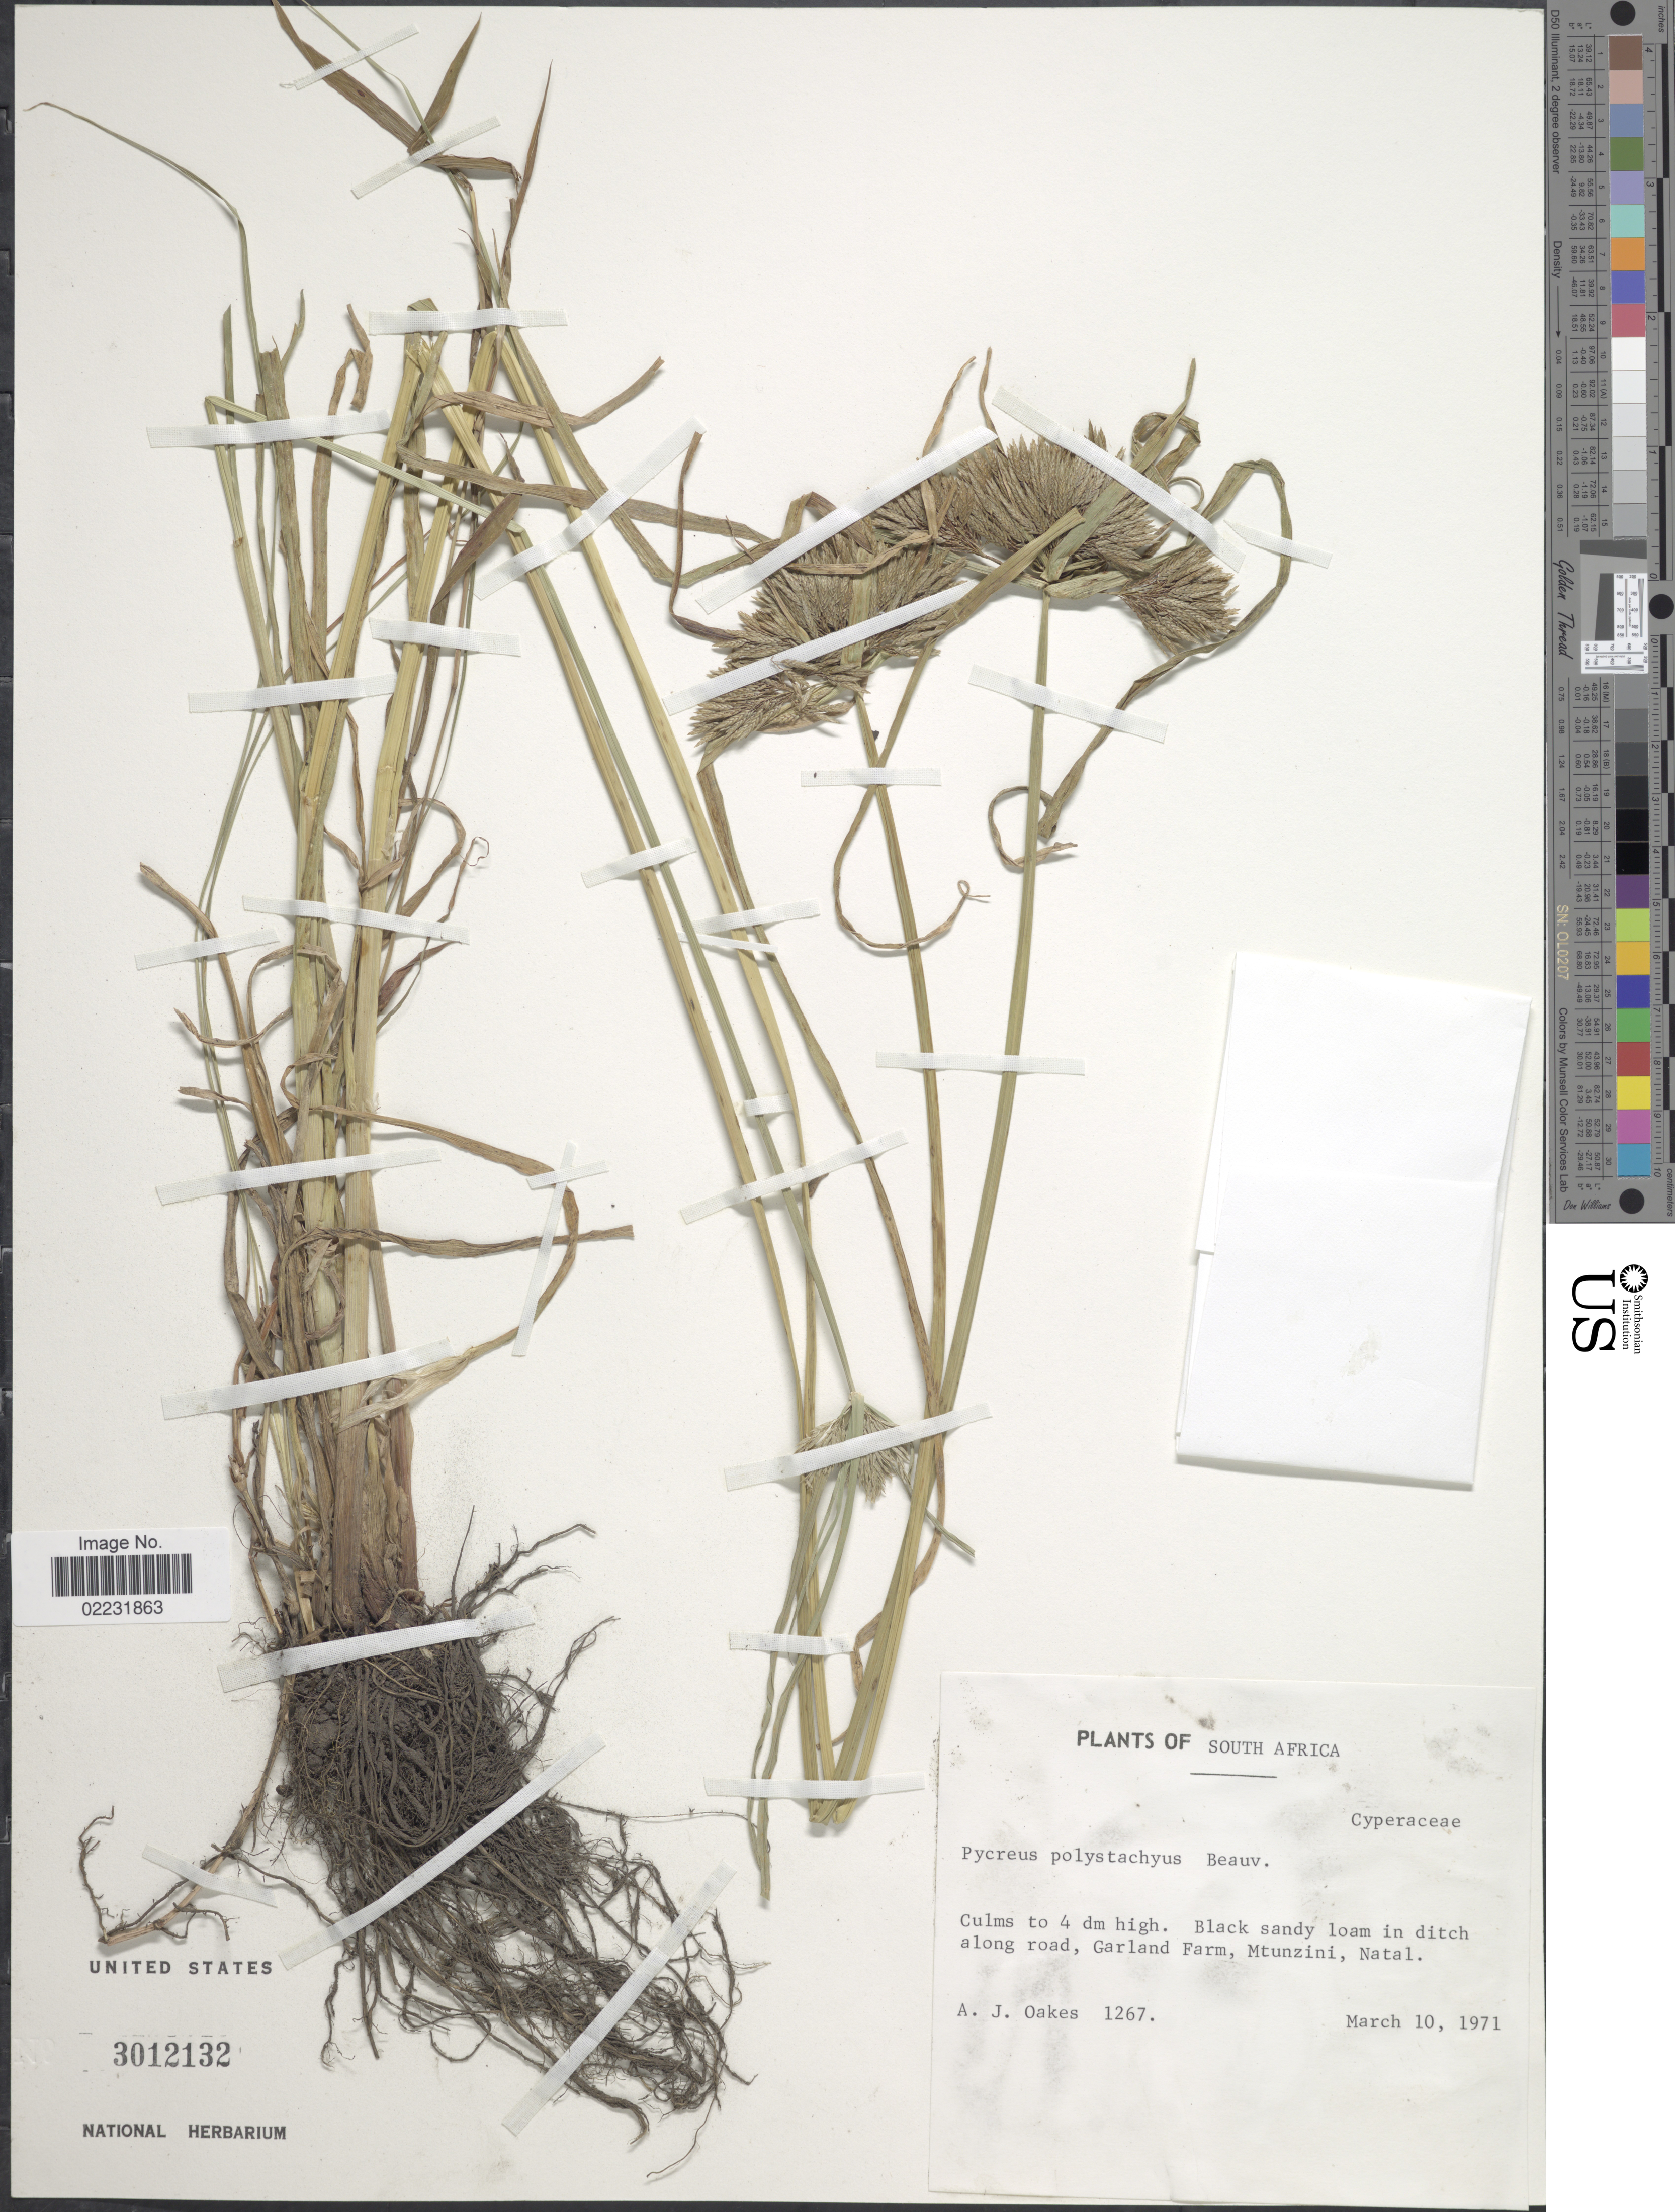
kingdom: Plantae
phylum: Tracheophyta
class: Liliopsida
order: Poales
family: Cyperaceae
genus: Cyperus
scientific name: Cyperus polystachyos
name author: Rottb.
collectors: A. Oakes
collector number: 1267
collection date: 1971-03-10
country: South Africa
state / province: KwaZulu-Natal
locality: Black sandy loam in ditch along road, Garland Farm, Mtunzini, Natal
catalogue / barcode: US 3012132